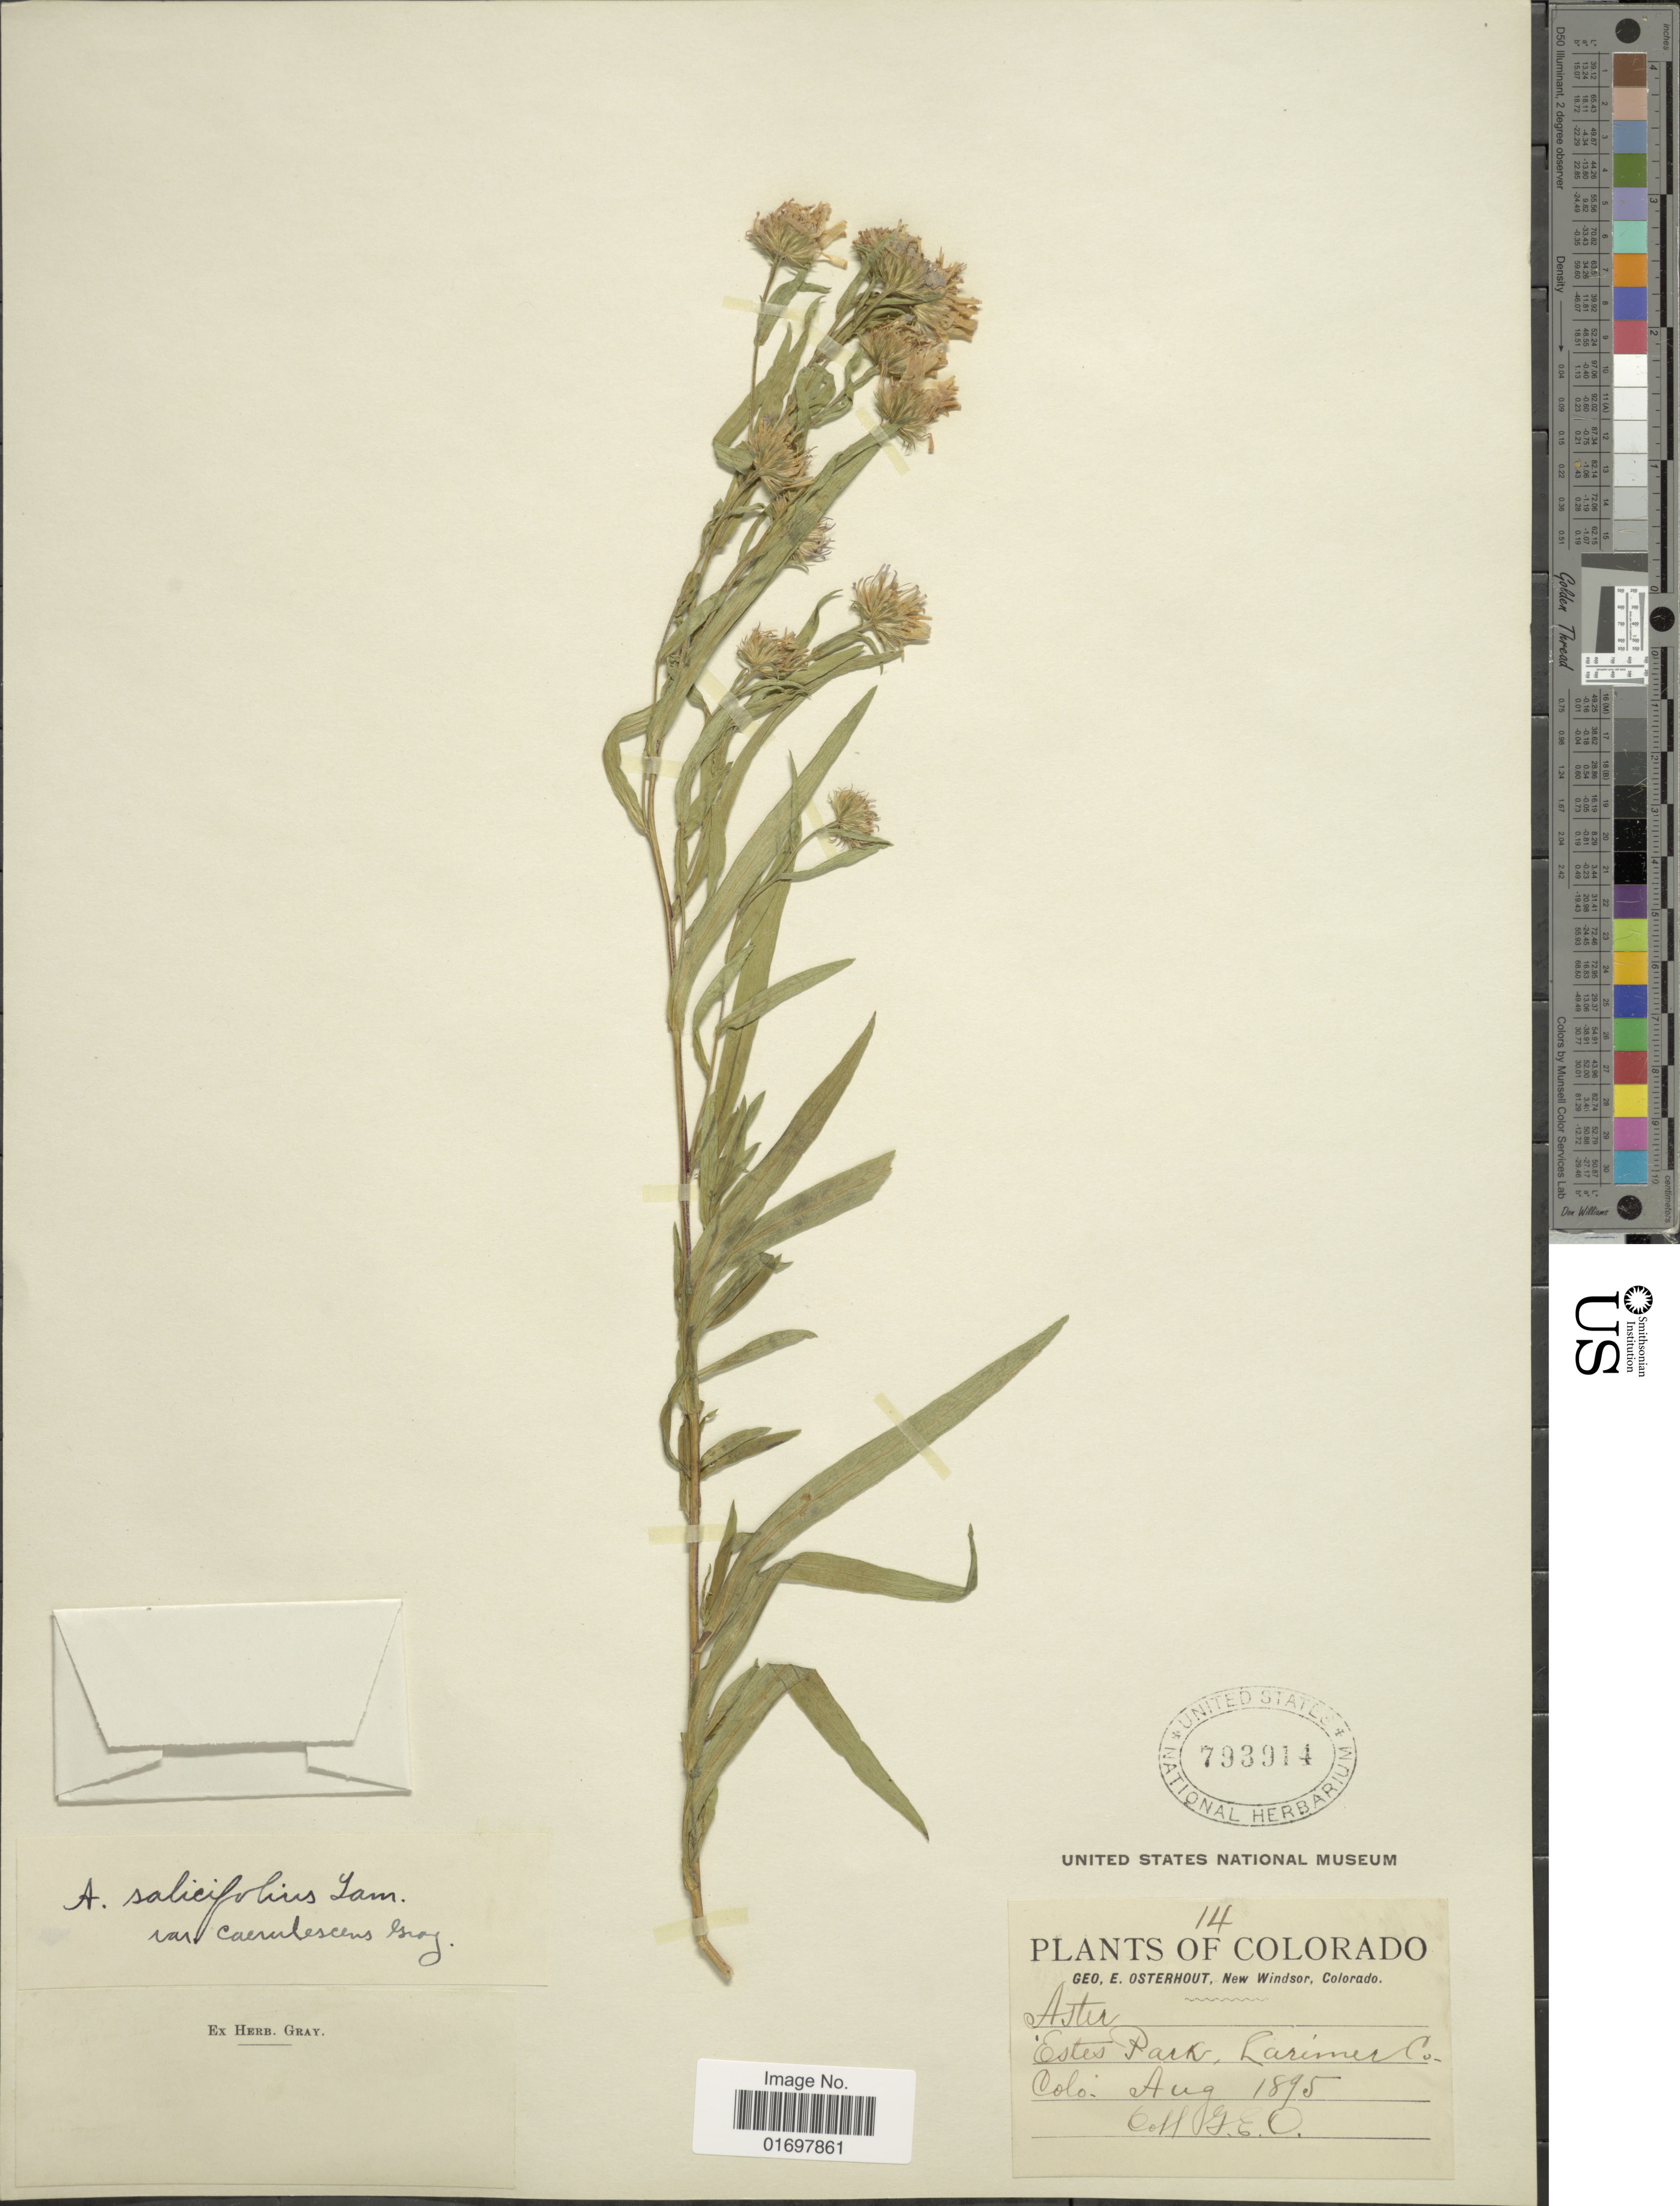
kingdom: Plantae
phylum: Tracheophyta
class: Magnoliopsida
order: Asterales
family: Asteraceae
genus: Symphyotrichum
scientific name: Symphyotrichum foliaceum var. canbyi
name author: (A. Gray) G.L. Nesom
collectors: G. Osterhout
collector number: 14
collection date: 1895-08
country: United States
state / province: Colorado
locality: Estes Park, Larimer Co.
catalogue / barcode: US 793914